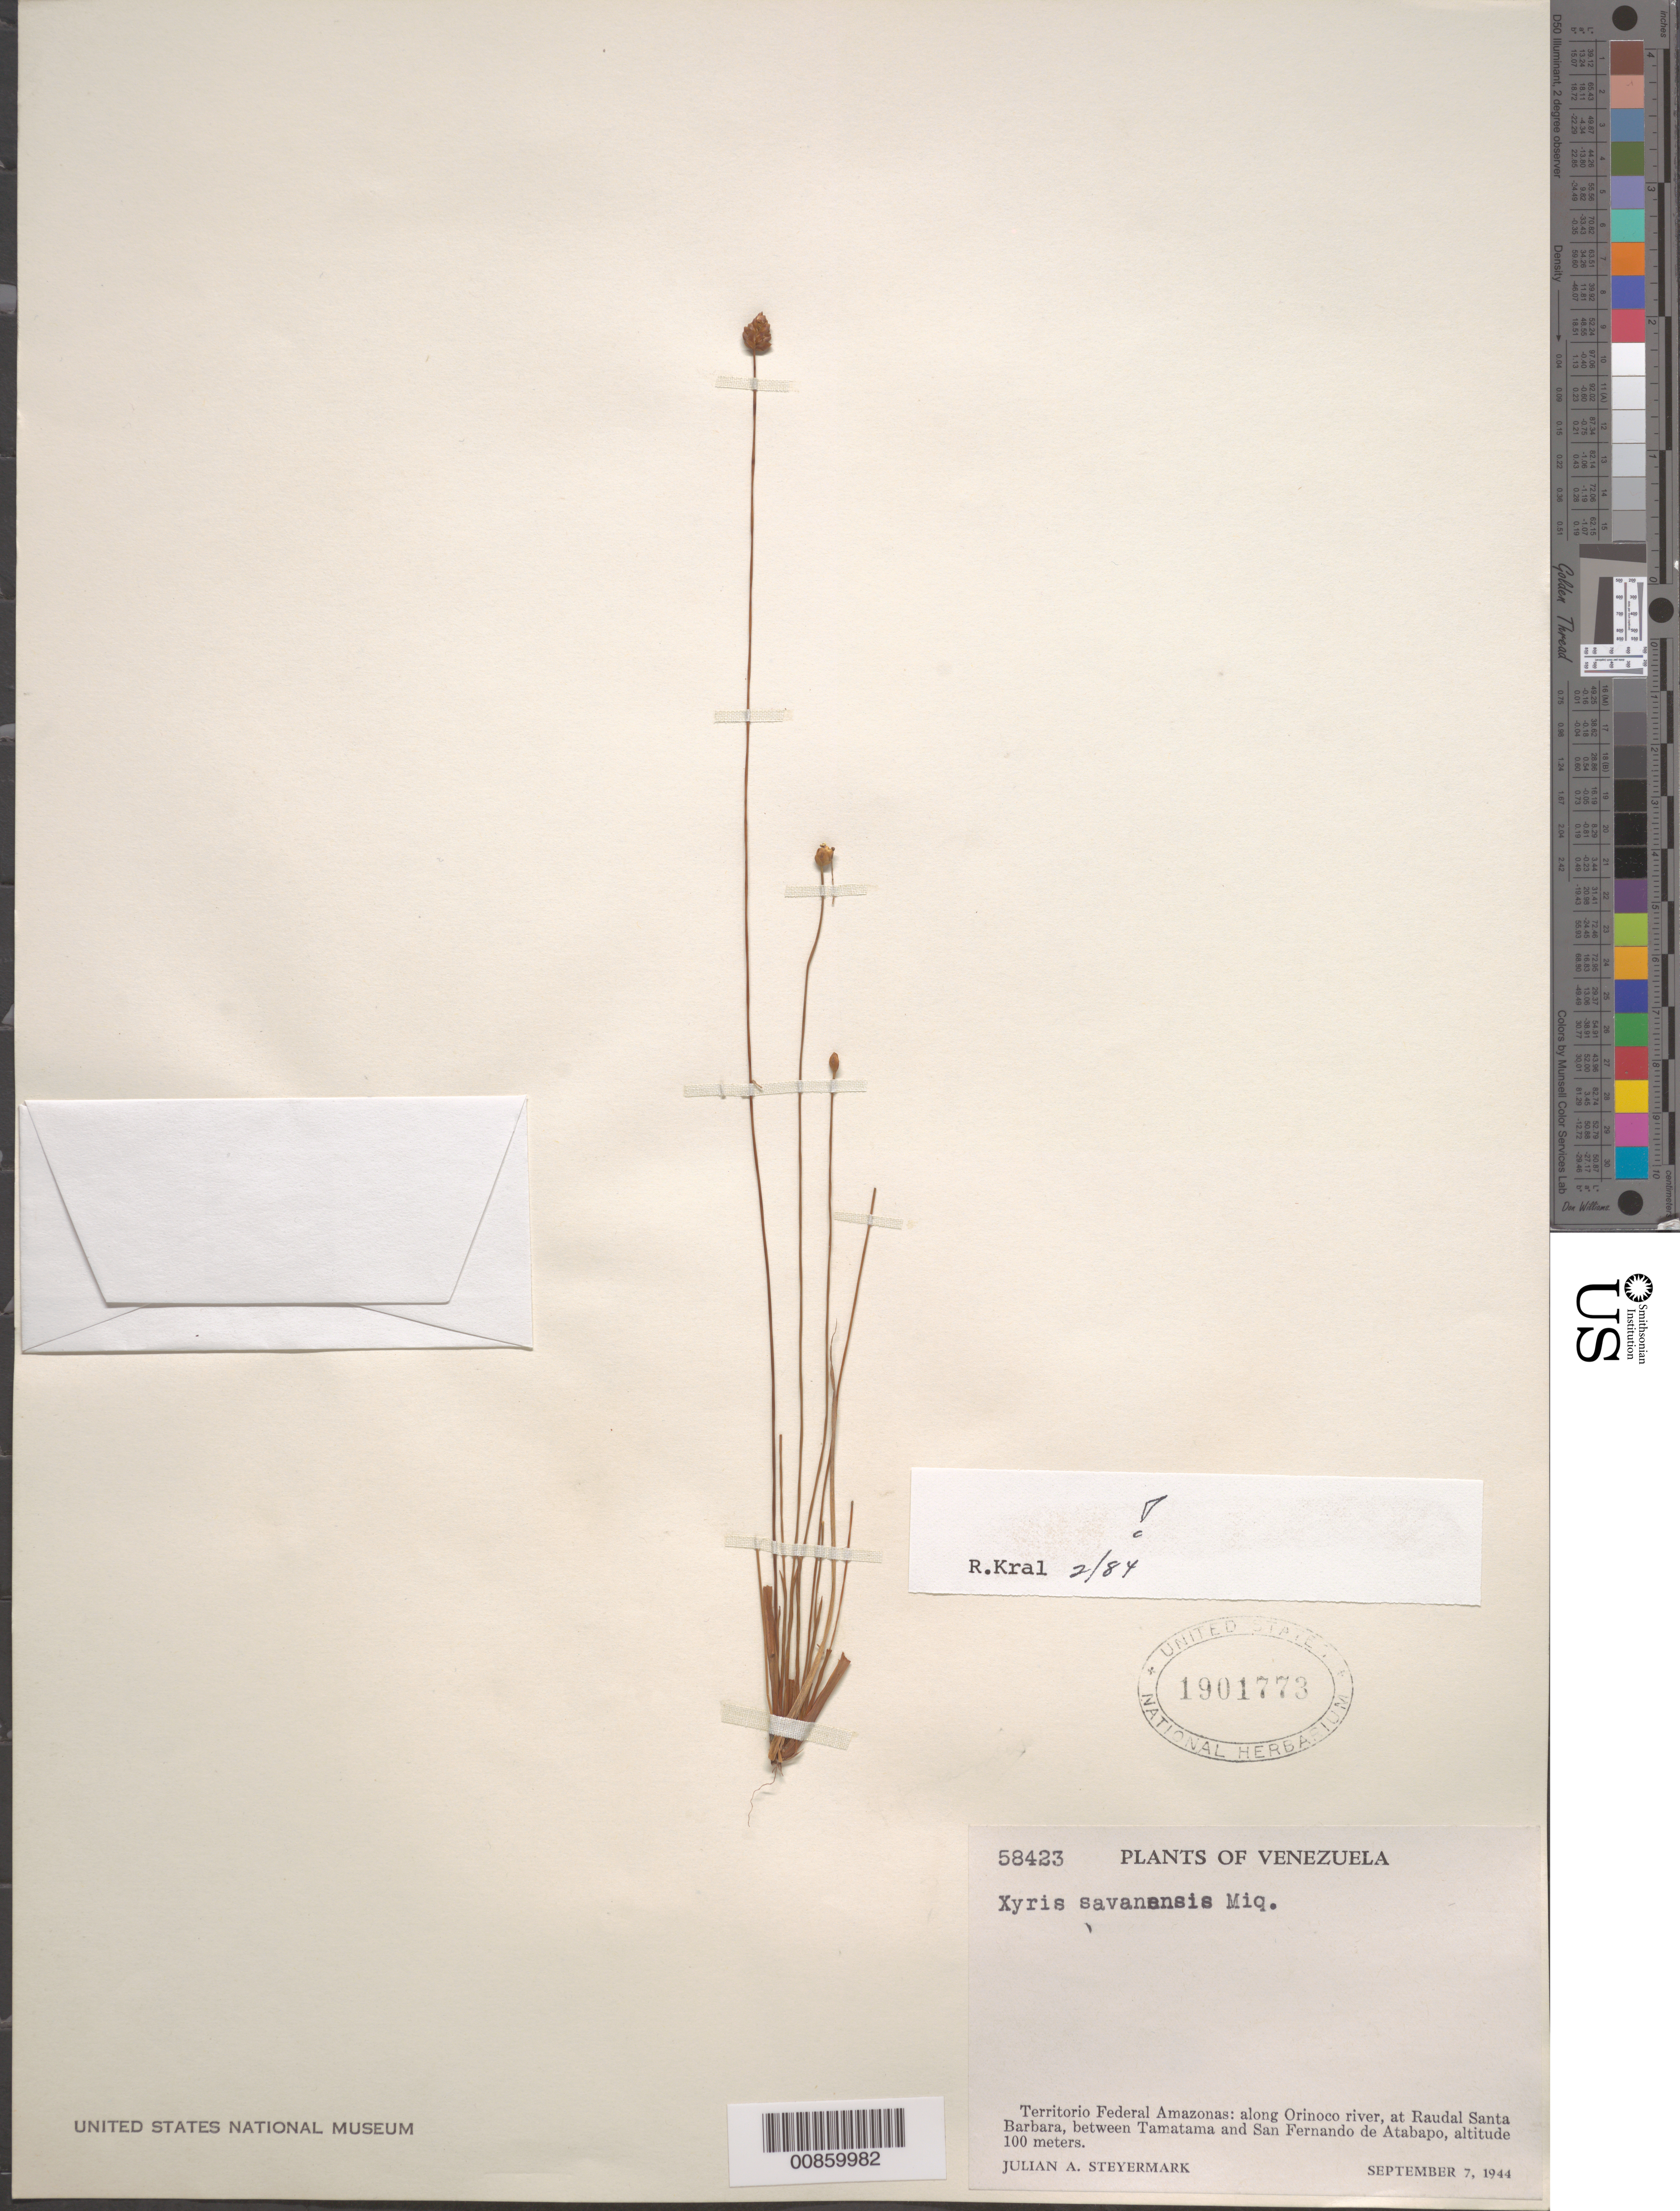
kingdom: Plantae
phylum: Tracheophyta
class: Liliopsida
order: Poales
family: Xyridaceae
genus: Xyris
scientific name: Xyris savanensis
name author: Miq.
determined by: Kral, Robert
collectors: J. Steyermark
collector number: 58423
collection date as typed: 7-Sep-44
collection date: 1944-09-07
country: Venezuela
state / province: Amazonas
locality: Orinoco R., at Raudal Santa Barbara; between Tamatama and San Fernando de Atabapo.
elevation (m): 100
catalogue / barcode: US 1901773